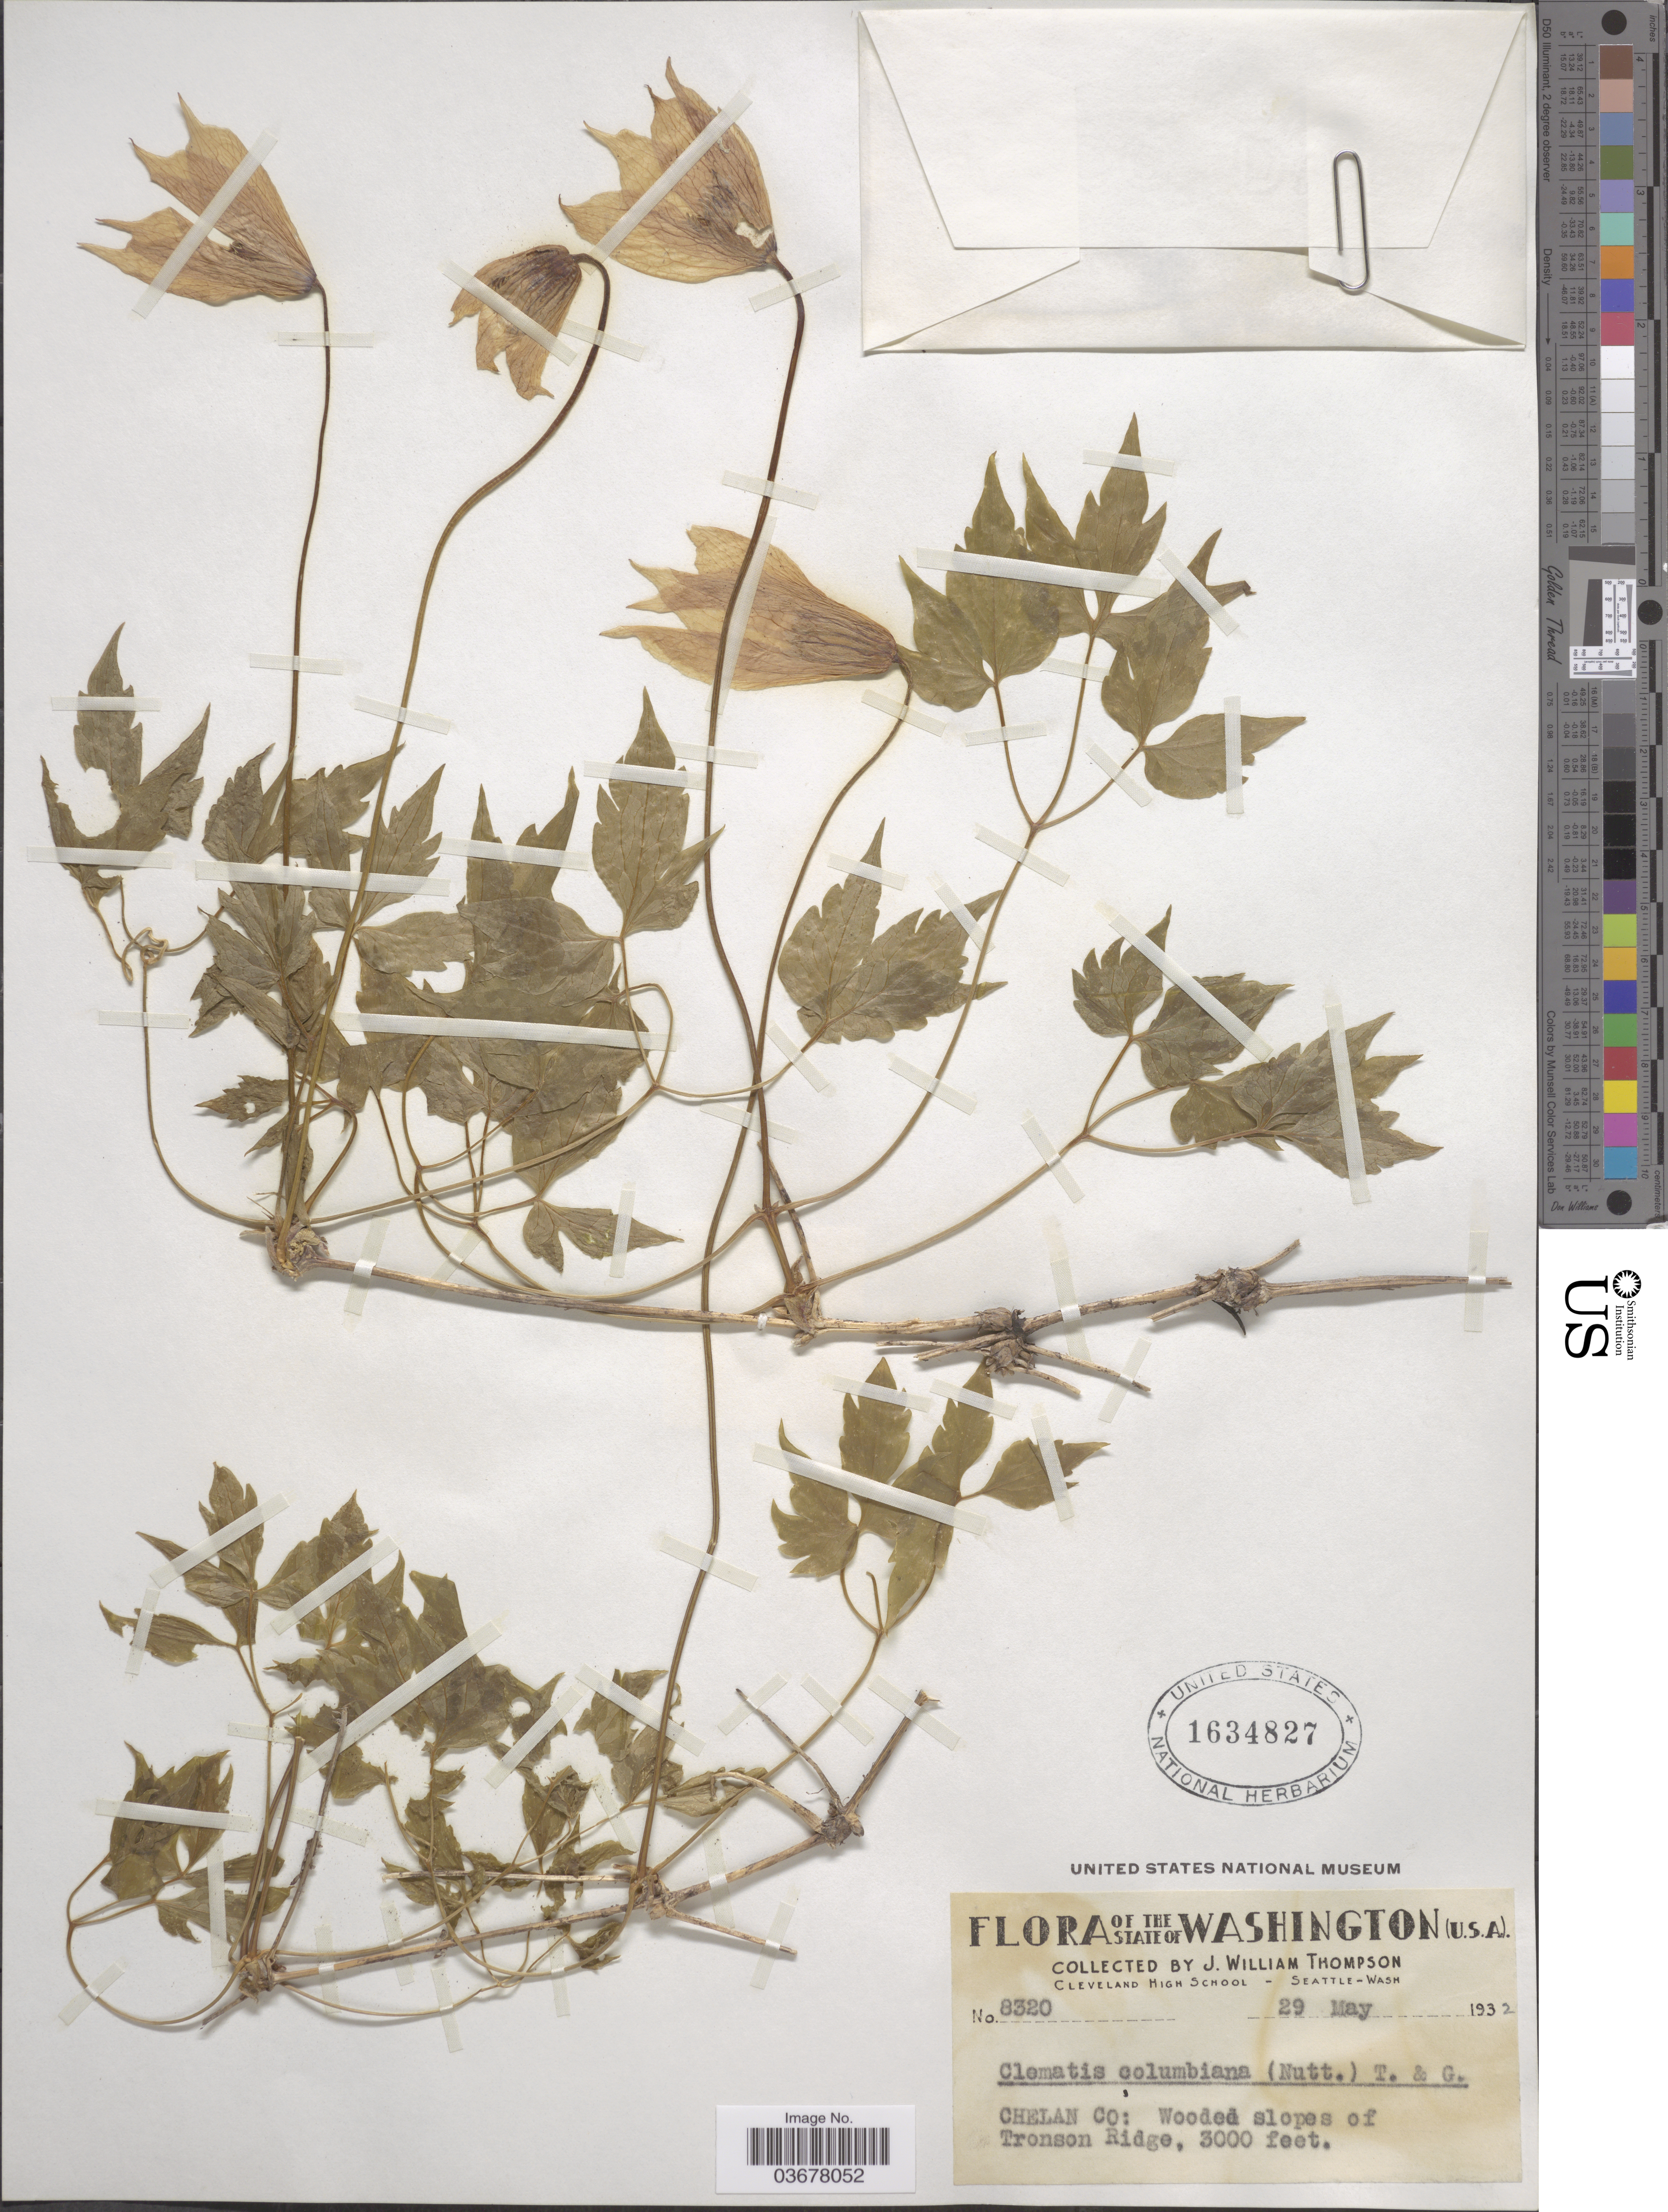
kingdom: Plantae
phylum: Tracheophyta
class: Magnoliopsida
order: Ranunculales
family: Ranunculaceae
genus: Clematis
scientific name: Clematis columbiana var. columbiana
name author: (Nutt.) Torr. & A. Gray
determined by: Strong, M. T., (US), Smithsonian Institution - National Museum of Natural History (UNITED STATES)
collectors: J. W. Thompson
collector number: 8320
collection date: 1932-05-29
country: United States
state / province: Washington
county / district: Chelan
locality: Chelan Co: Wooded slopes of Tronson Ridge.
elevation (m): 914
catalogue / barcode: US 1634827